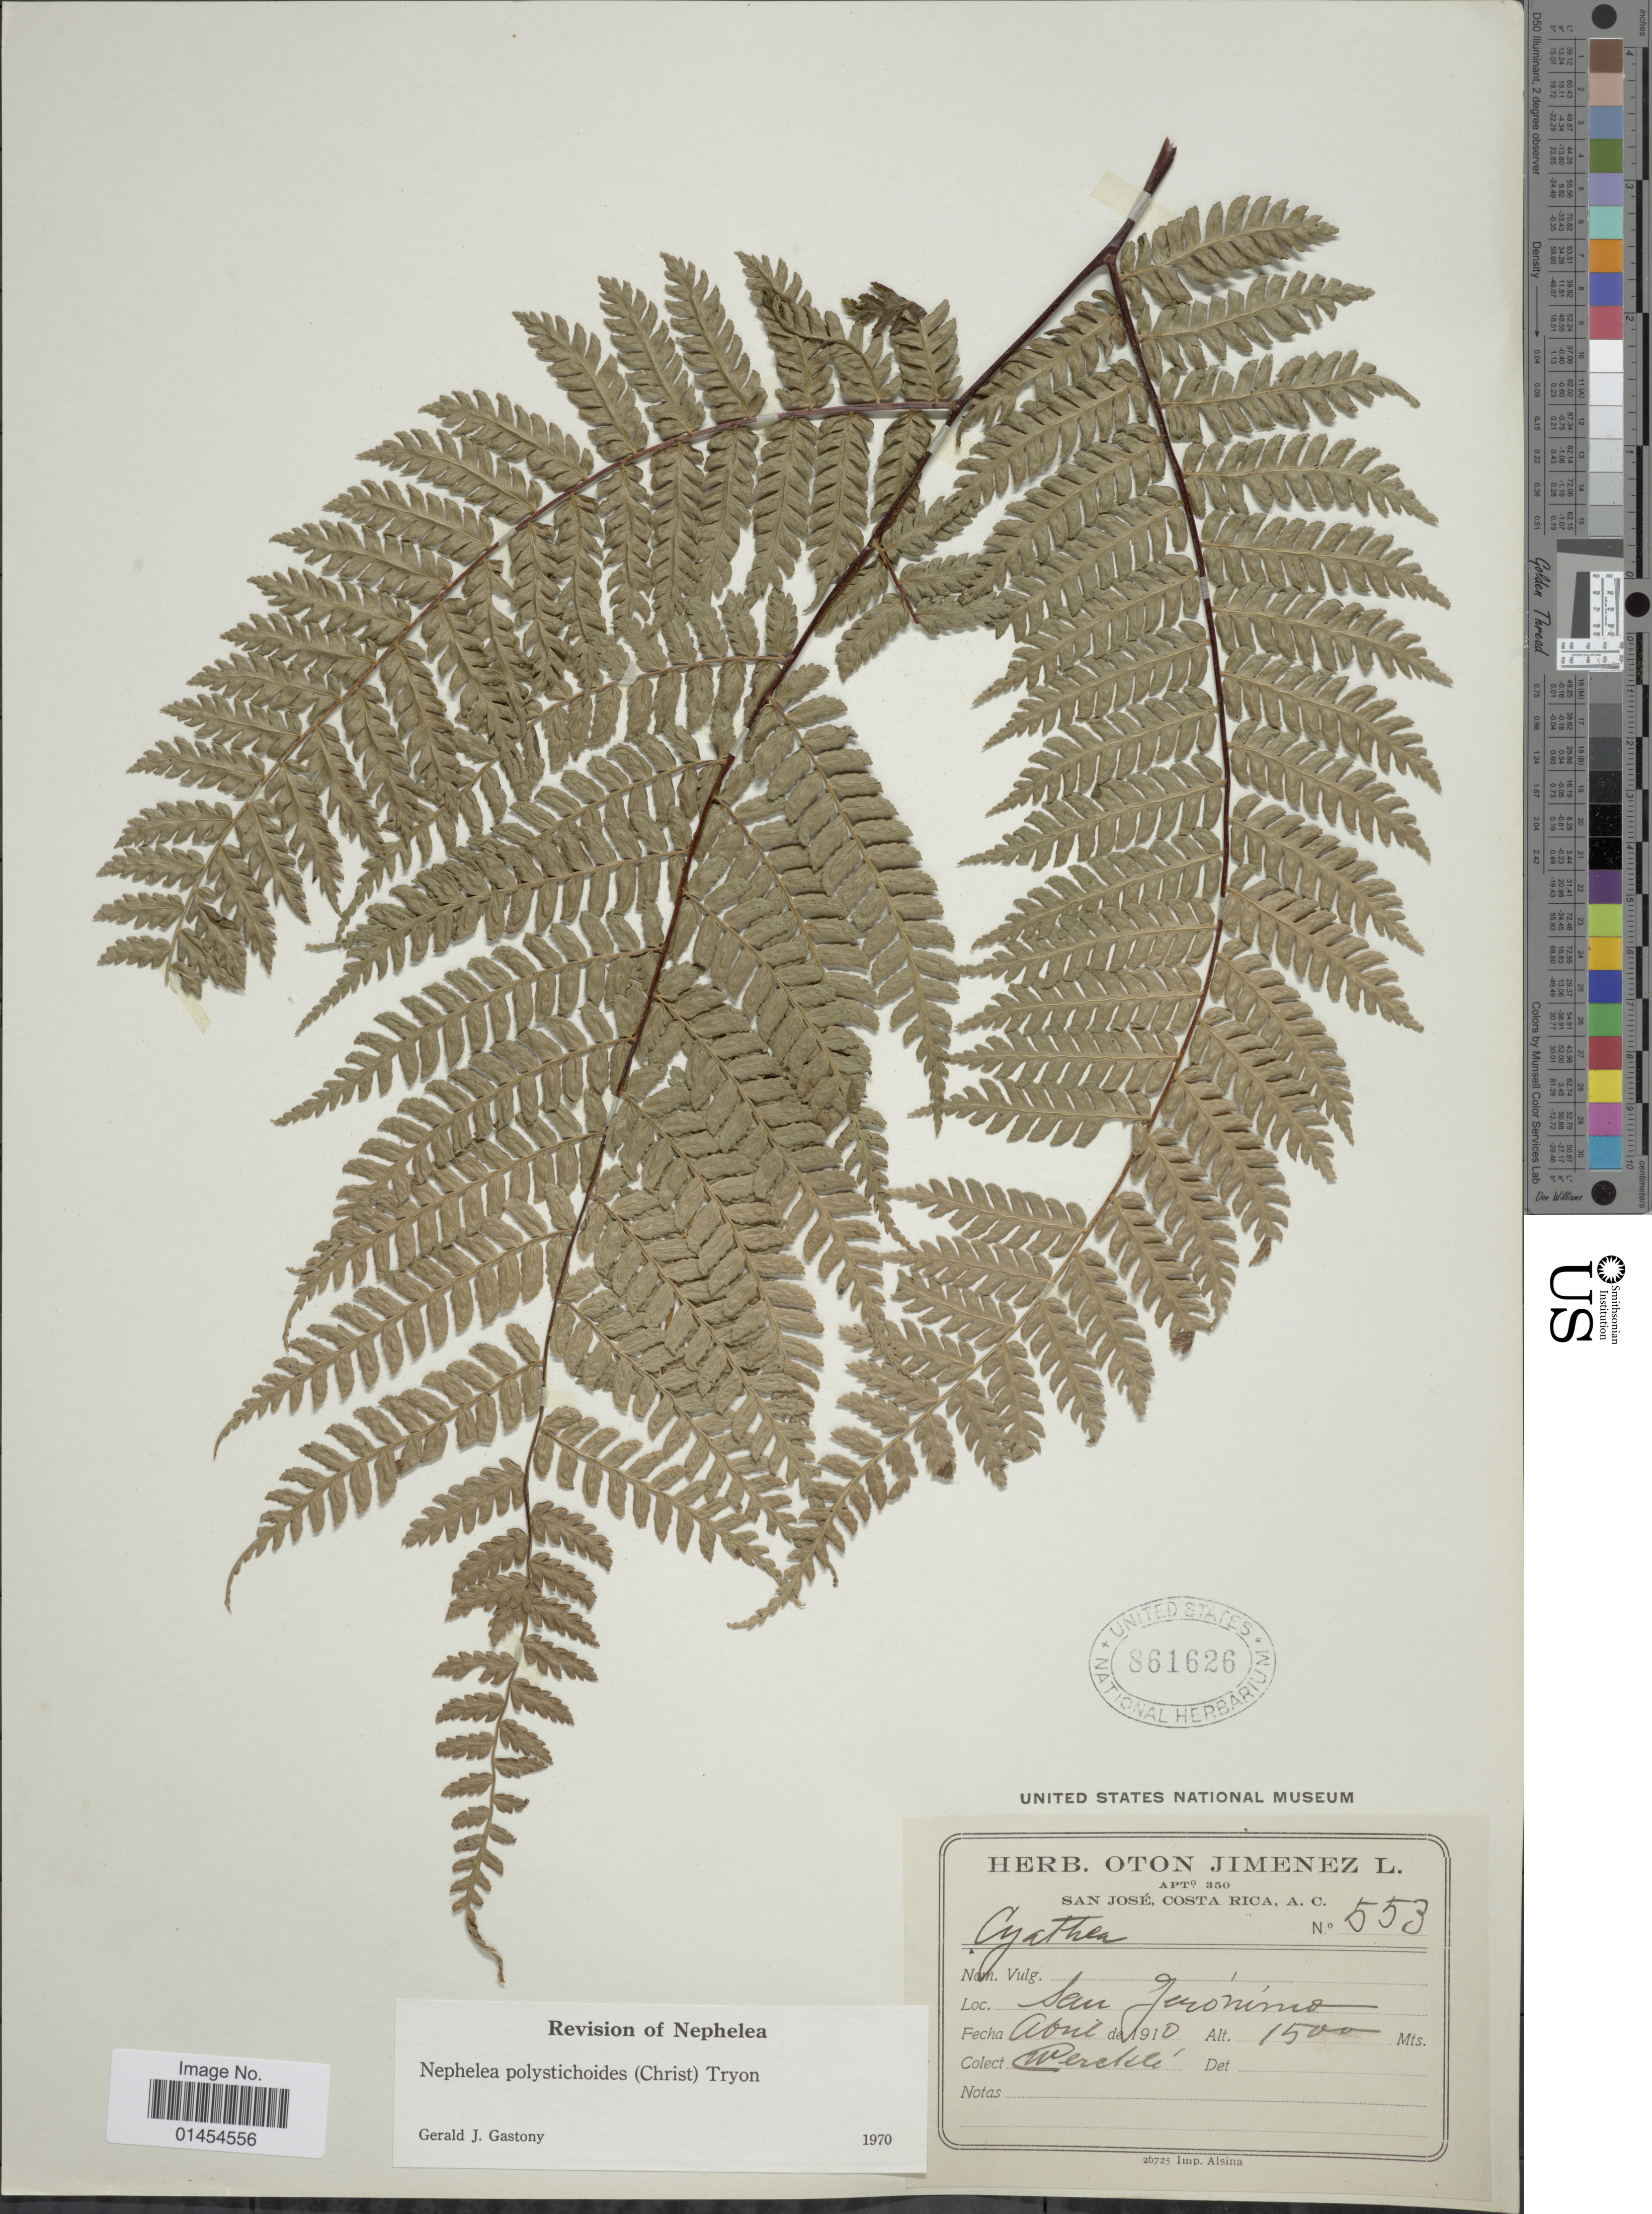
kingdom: Plantae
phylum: Tracheophyta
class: Polypodiopsida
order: Cyatheales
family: Cyatheaceae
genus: Alsophila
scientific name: Alsophila polystichoides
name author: Christ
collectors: C. C Wercklé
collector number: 553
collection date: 1910-04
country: Costa Rica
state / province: San José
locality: A.C. San Jerónimo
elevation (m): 1500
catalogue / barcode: US 861626